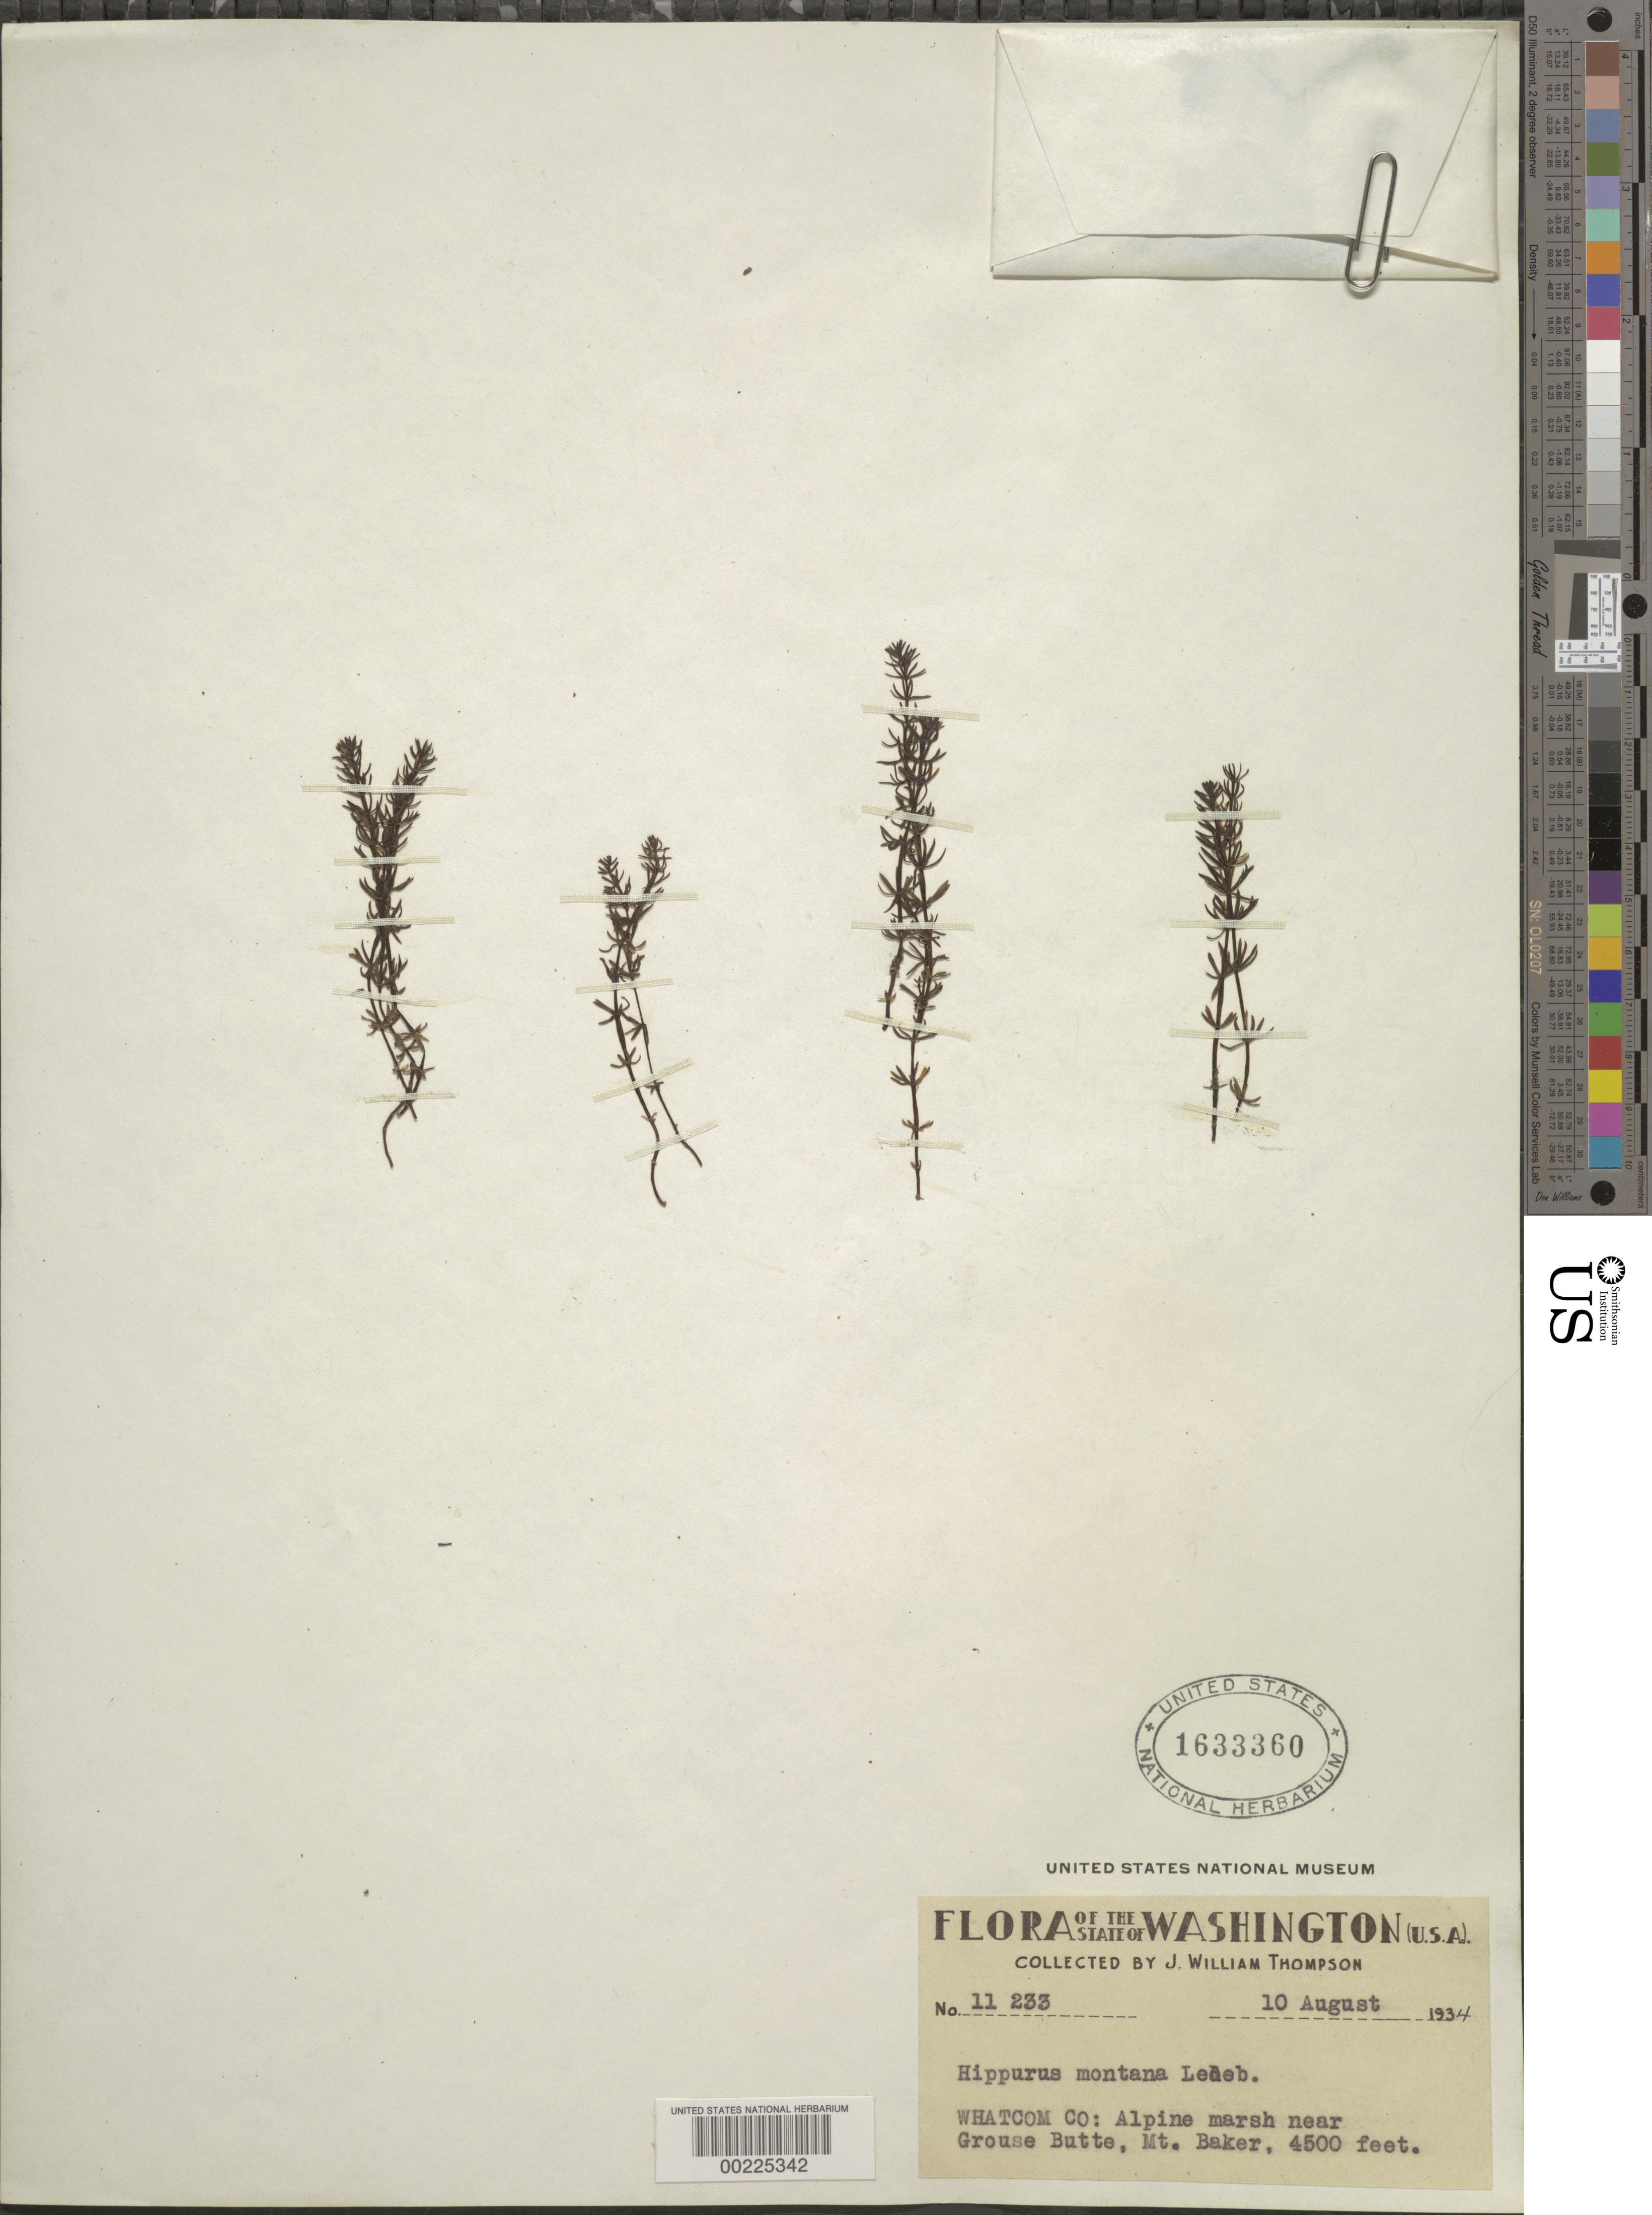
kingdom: Plantae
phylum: Tracheophyta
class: Magnoliopsida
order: Lamiales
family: Plantaginaceae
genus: Hippuris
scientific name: Hippuris montana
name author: Ledeb. ex Rchb.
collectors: J. W. Thompson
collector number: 11233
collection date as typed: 10 Aug 1934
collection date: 1934-08-10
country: United States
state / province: Washington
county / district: Whatcom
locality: Near grouse butte, mt. baker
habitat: Alpine marsh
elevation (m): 1372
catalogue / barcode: US 1633360